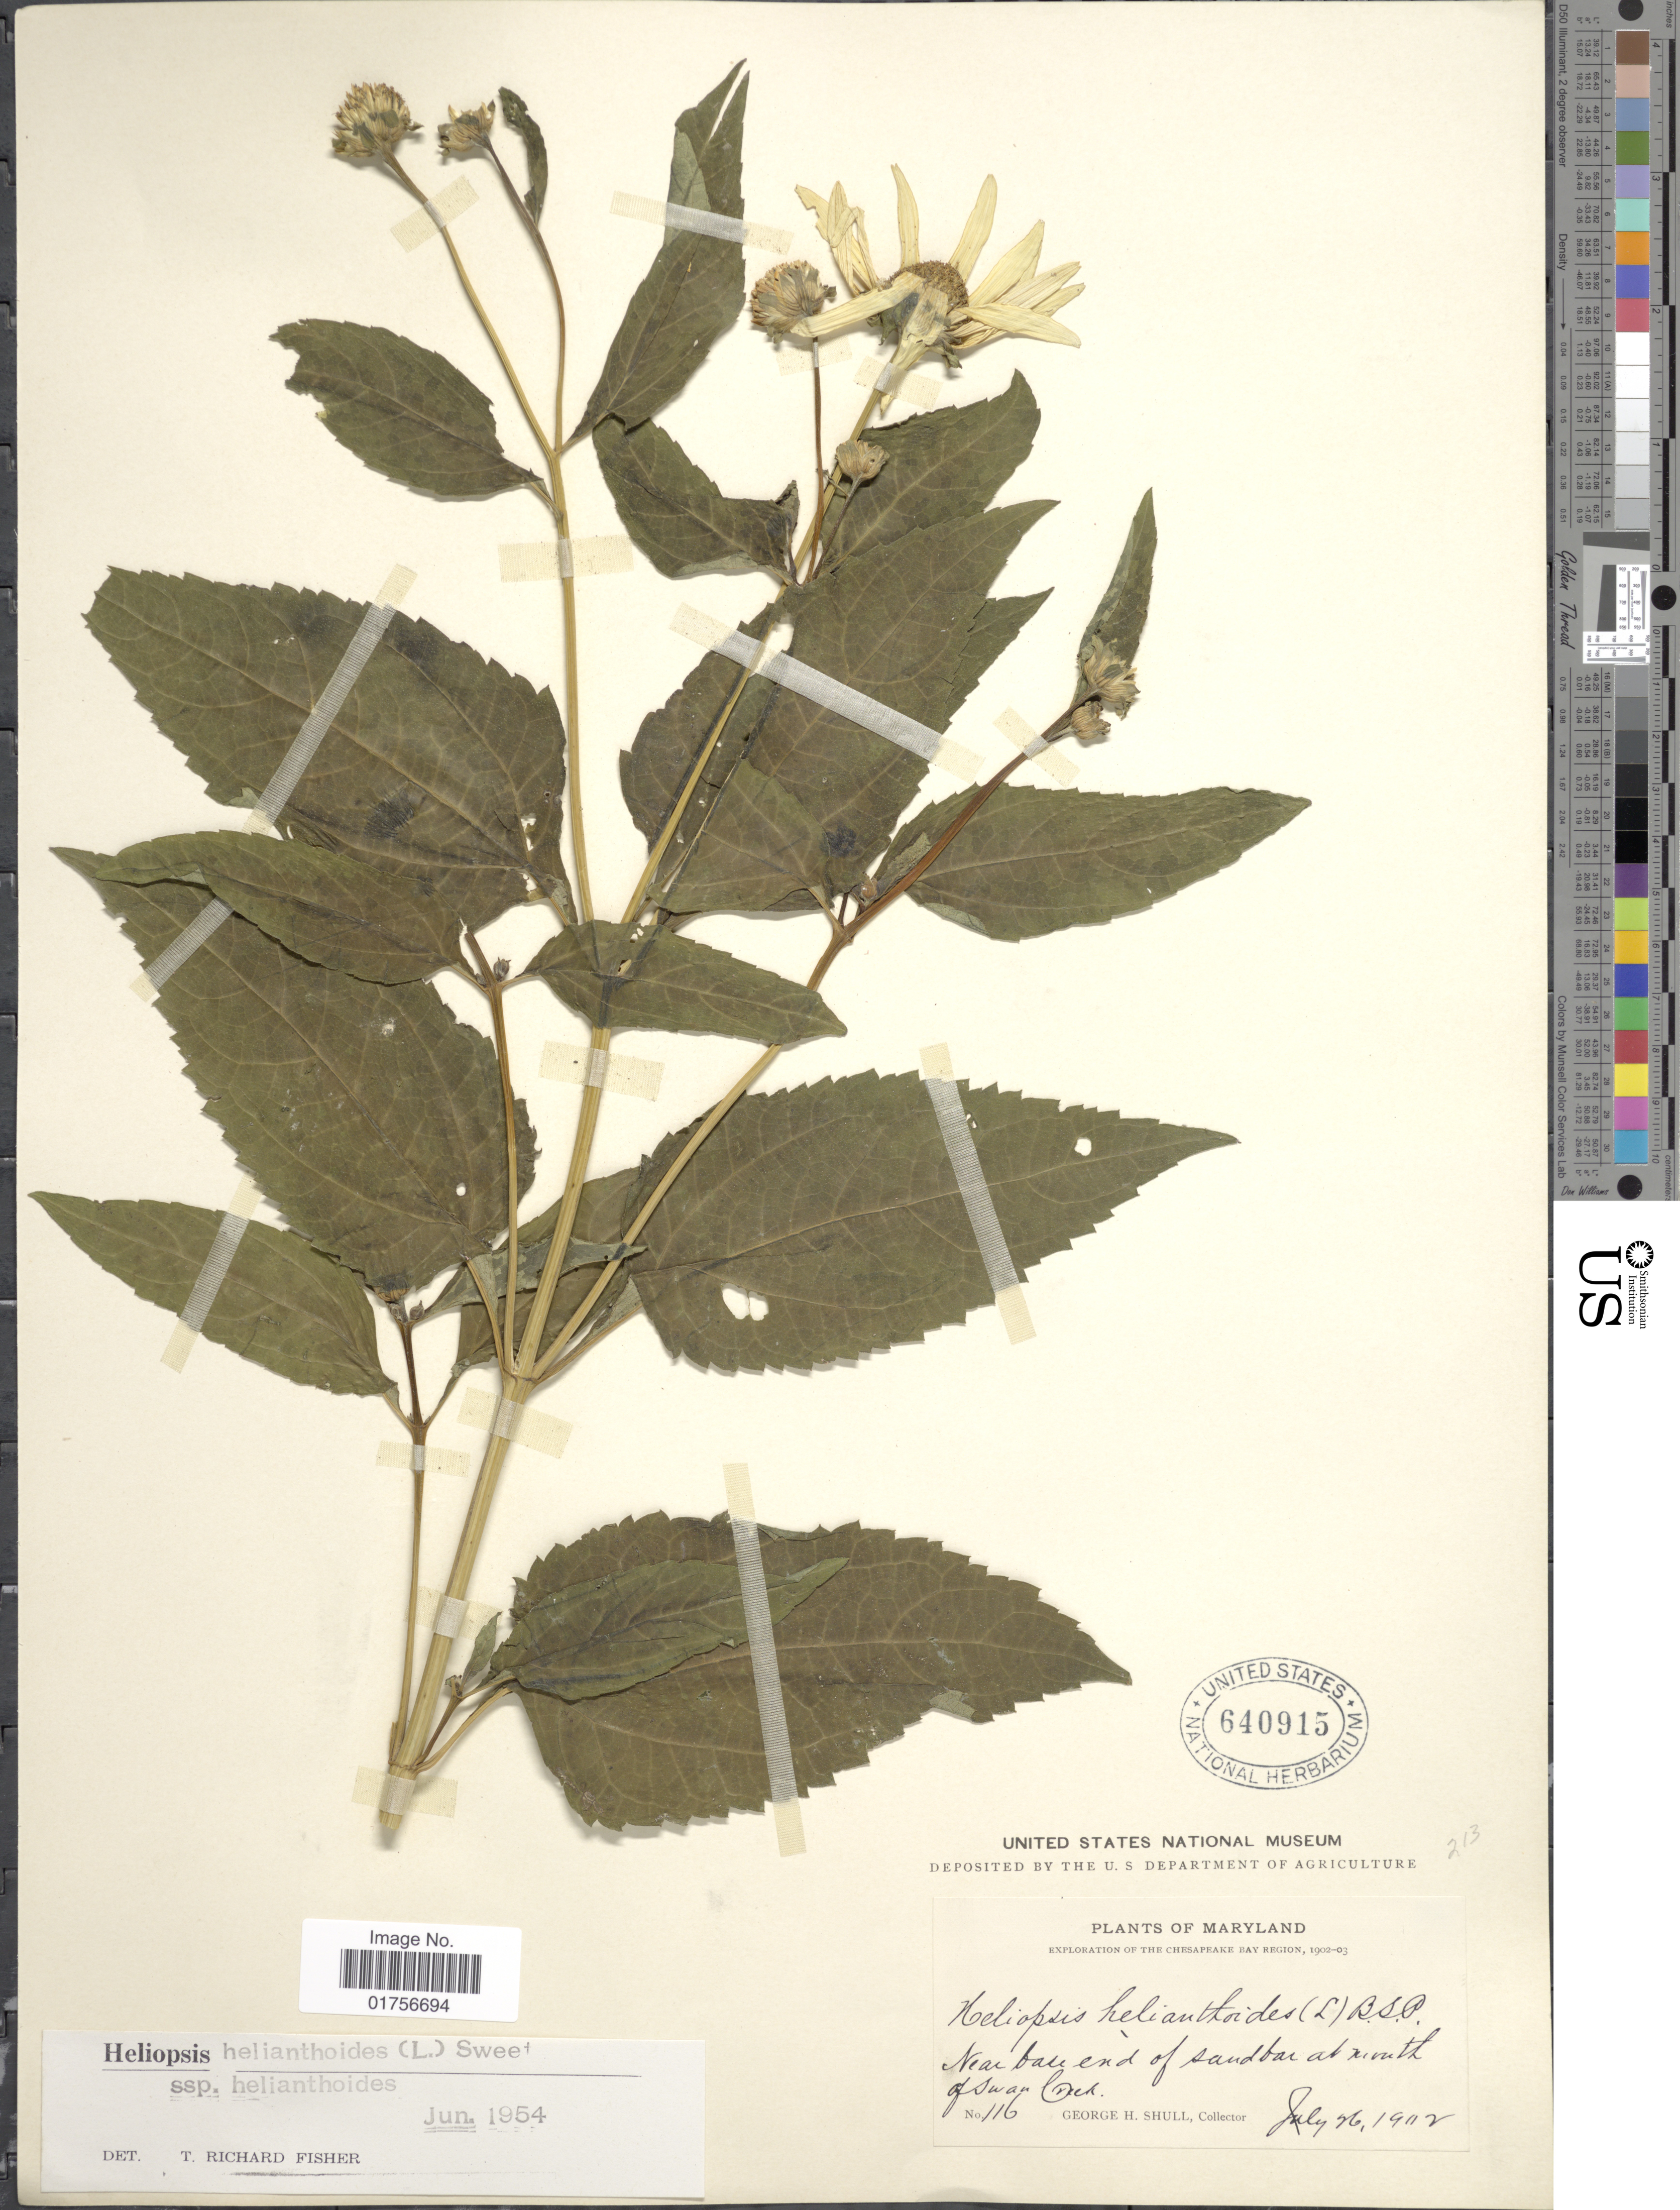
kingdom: Plantae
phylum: Tracheophyta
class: Magnoliopsida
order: Asterales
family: Asteraceae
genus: Heliopsis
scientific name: Heliopsis helianthoides subsp. helianthoides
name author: (L.) Sweet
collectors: G. H. Shull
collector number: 116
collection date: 1902-07-26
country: United States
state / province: Maryland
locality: Near base end of sandbar at mouth of Swan Creek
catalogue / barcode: US 640915